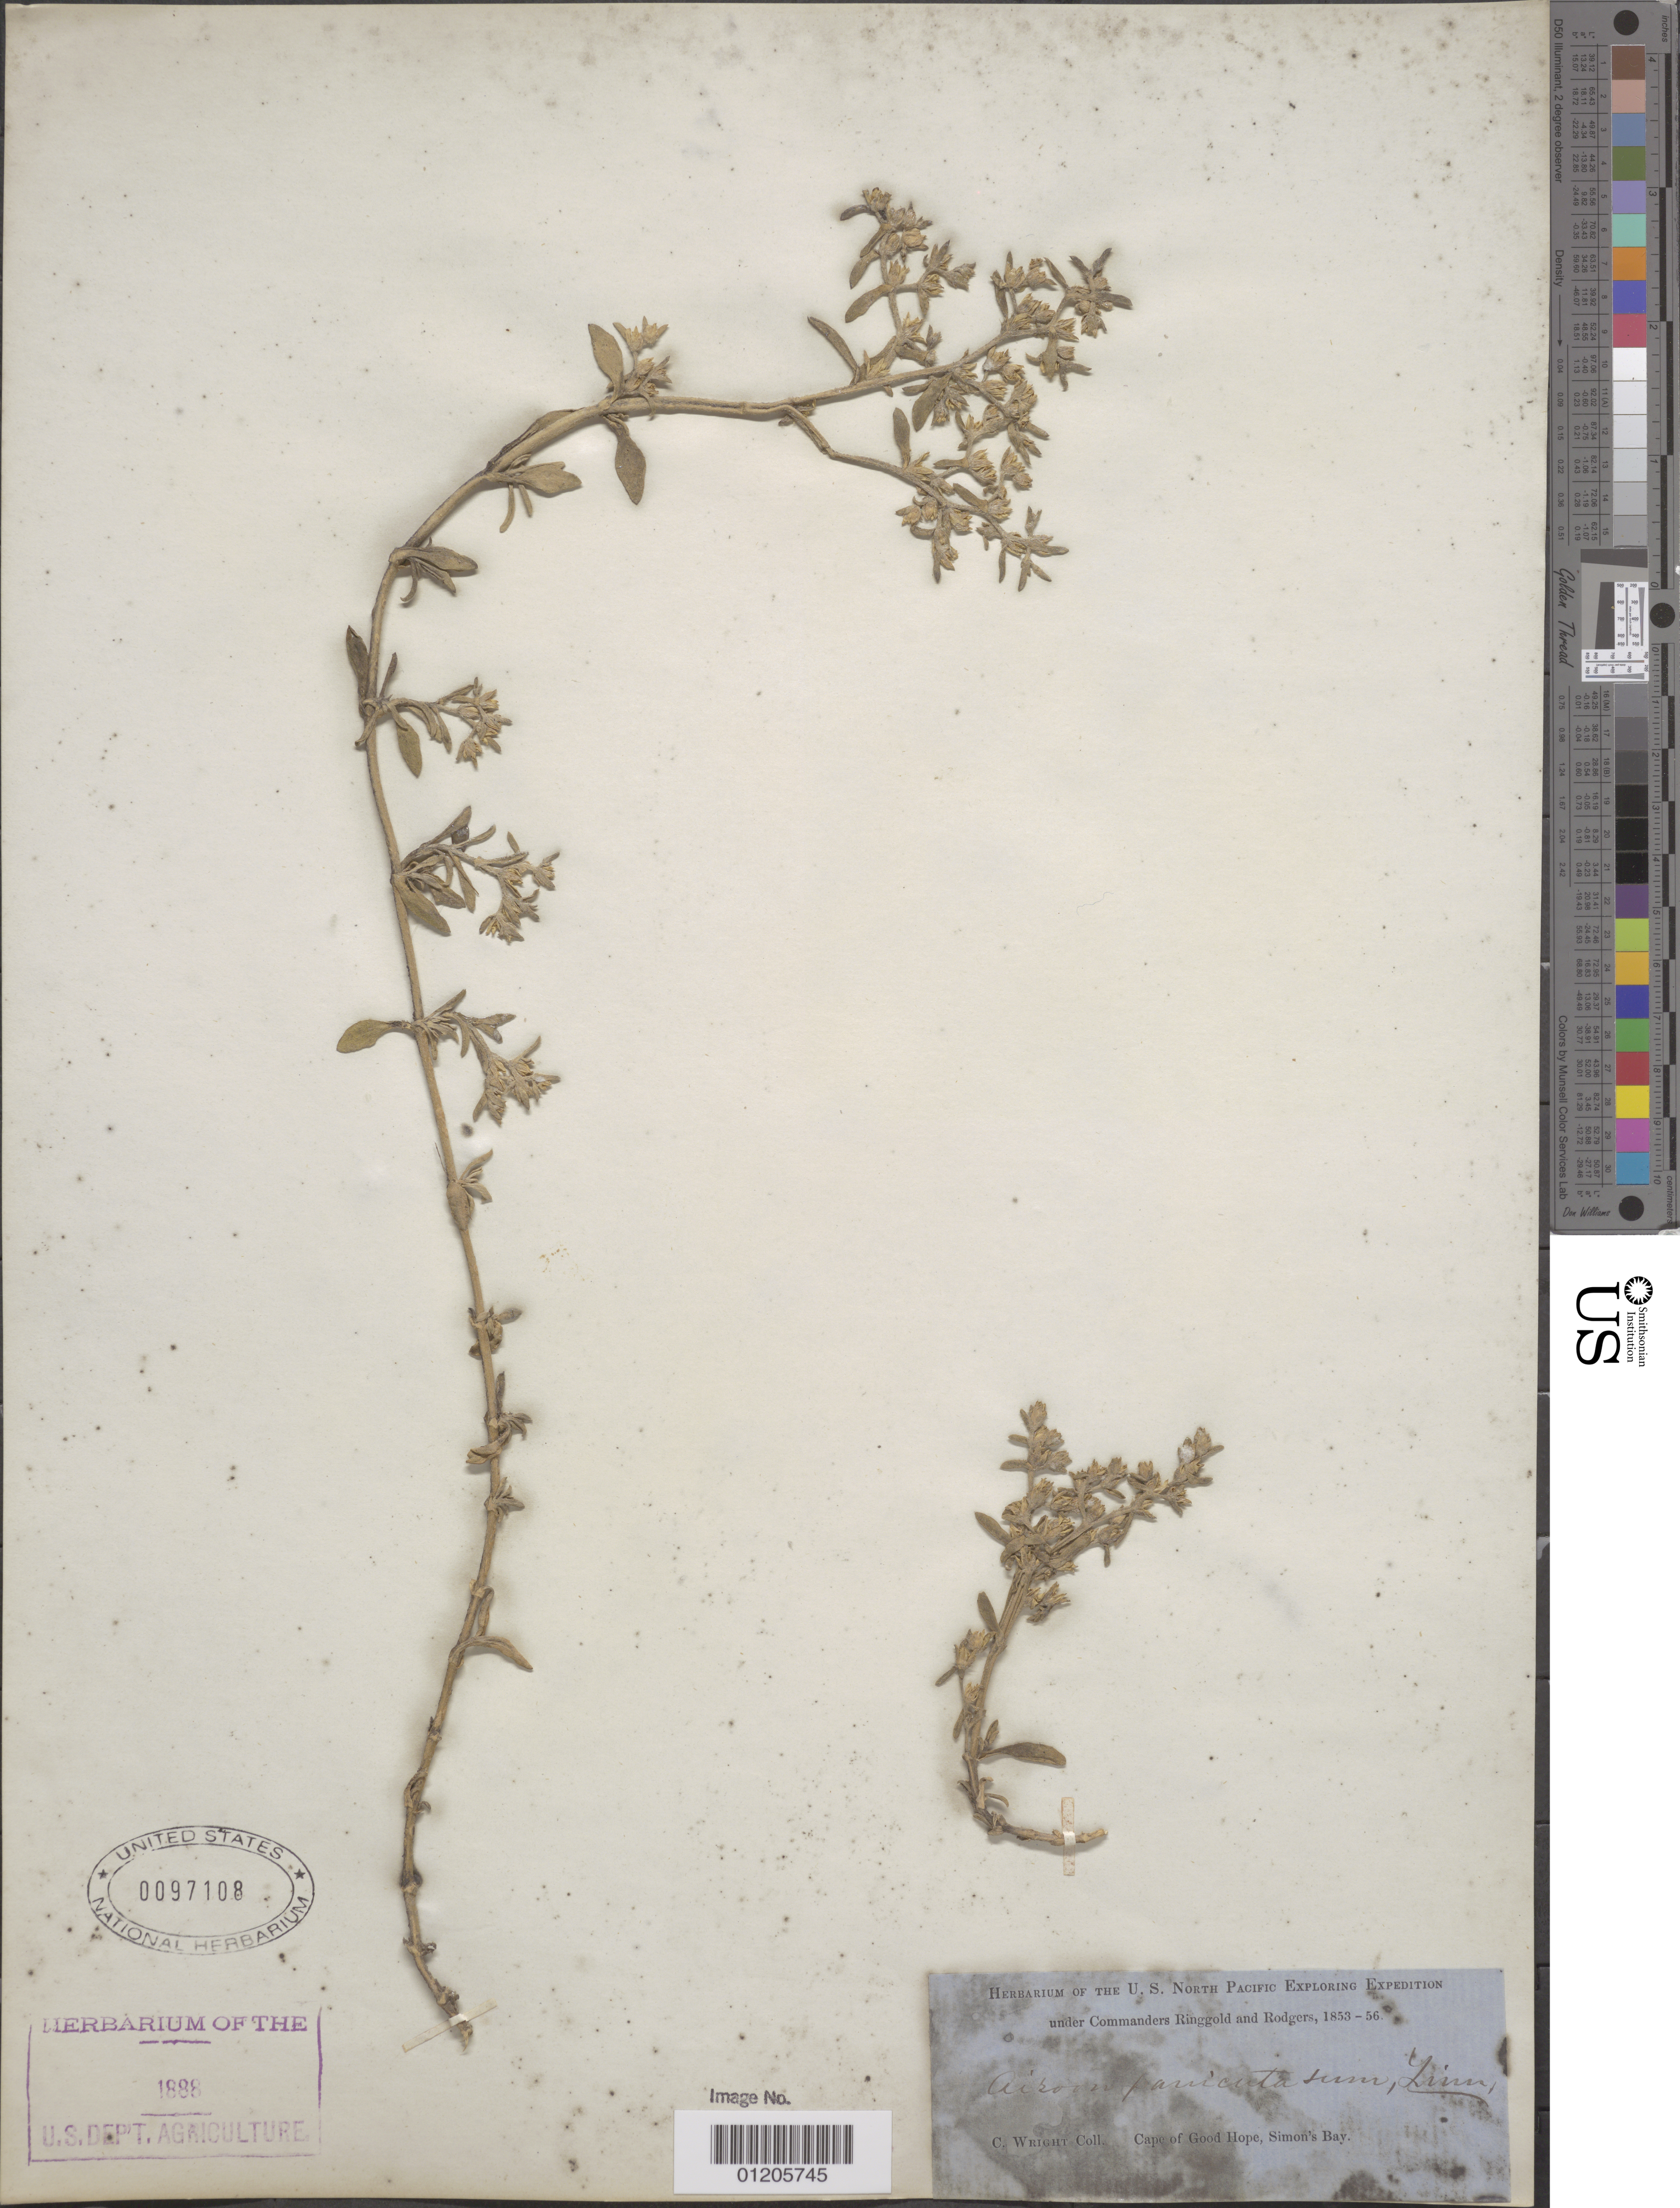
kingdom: Plantae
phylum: Tracheophyta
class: Magnoliopsida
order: Caryophyllales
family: Aizoaceae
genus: Aizoon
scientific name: Aizoon paniculatum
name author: L.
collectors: C. Wright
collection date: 1853/1856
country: South Africa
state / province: Western Cape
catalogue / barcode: US 97108